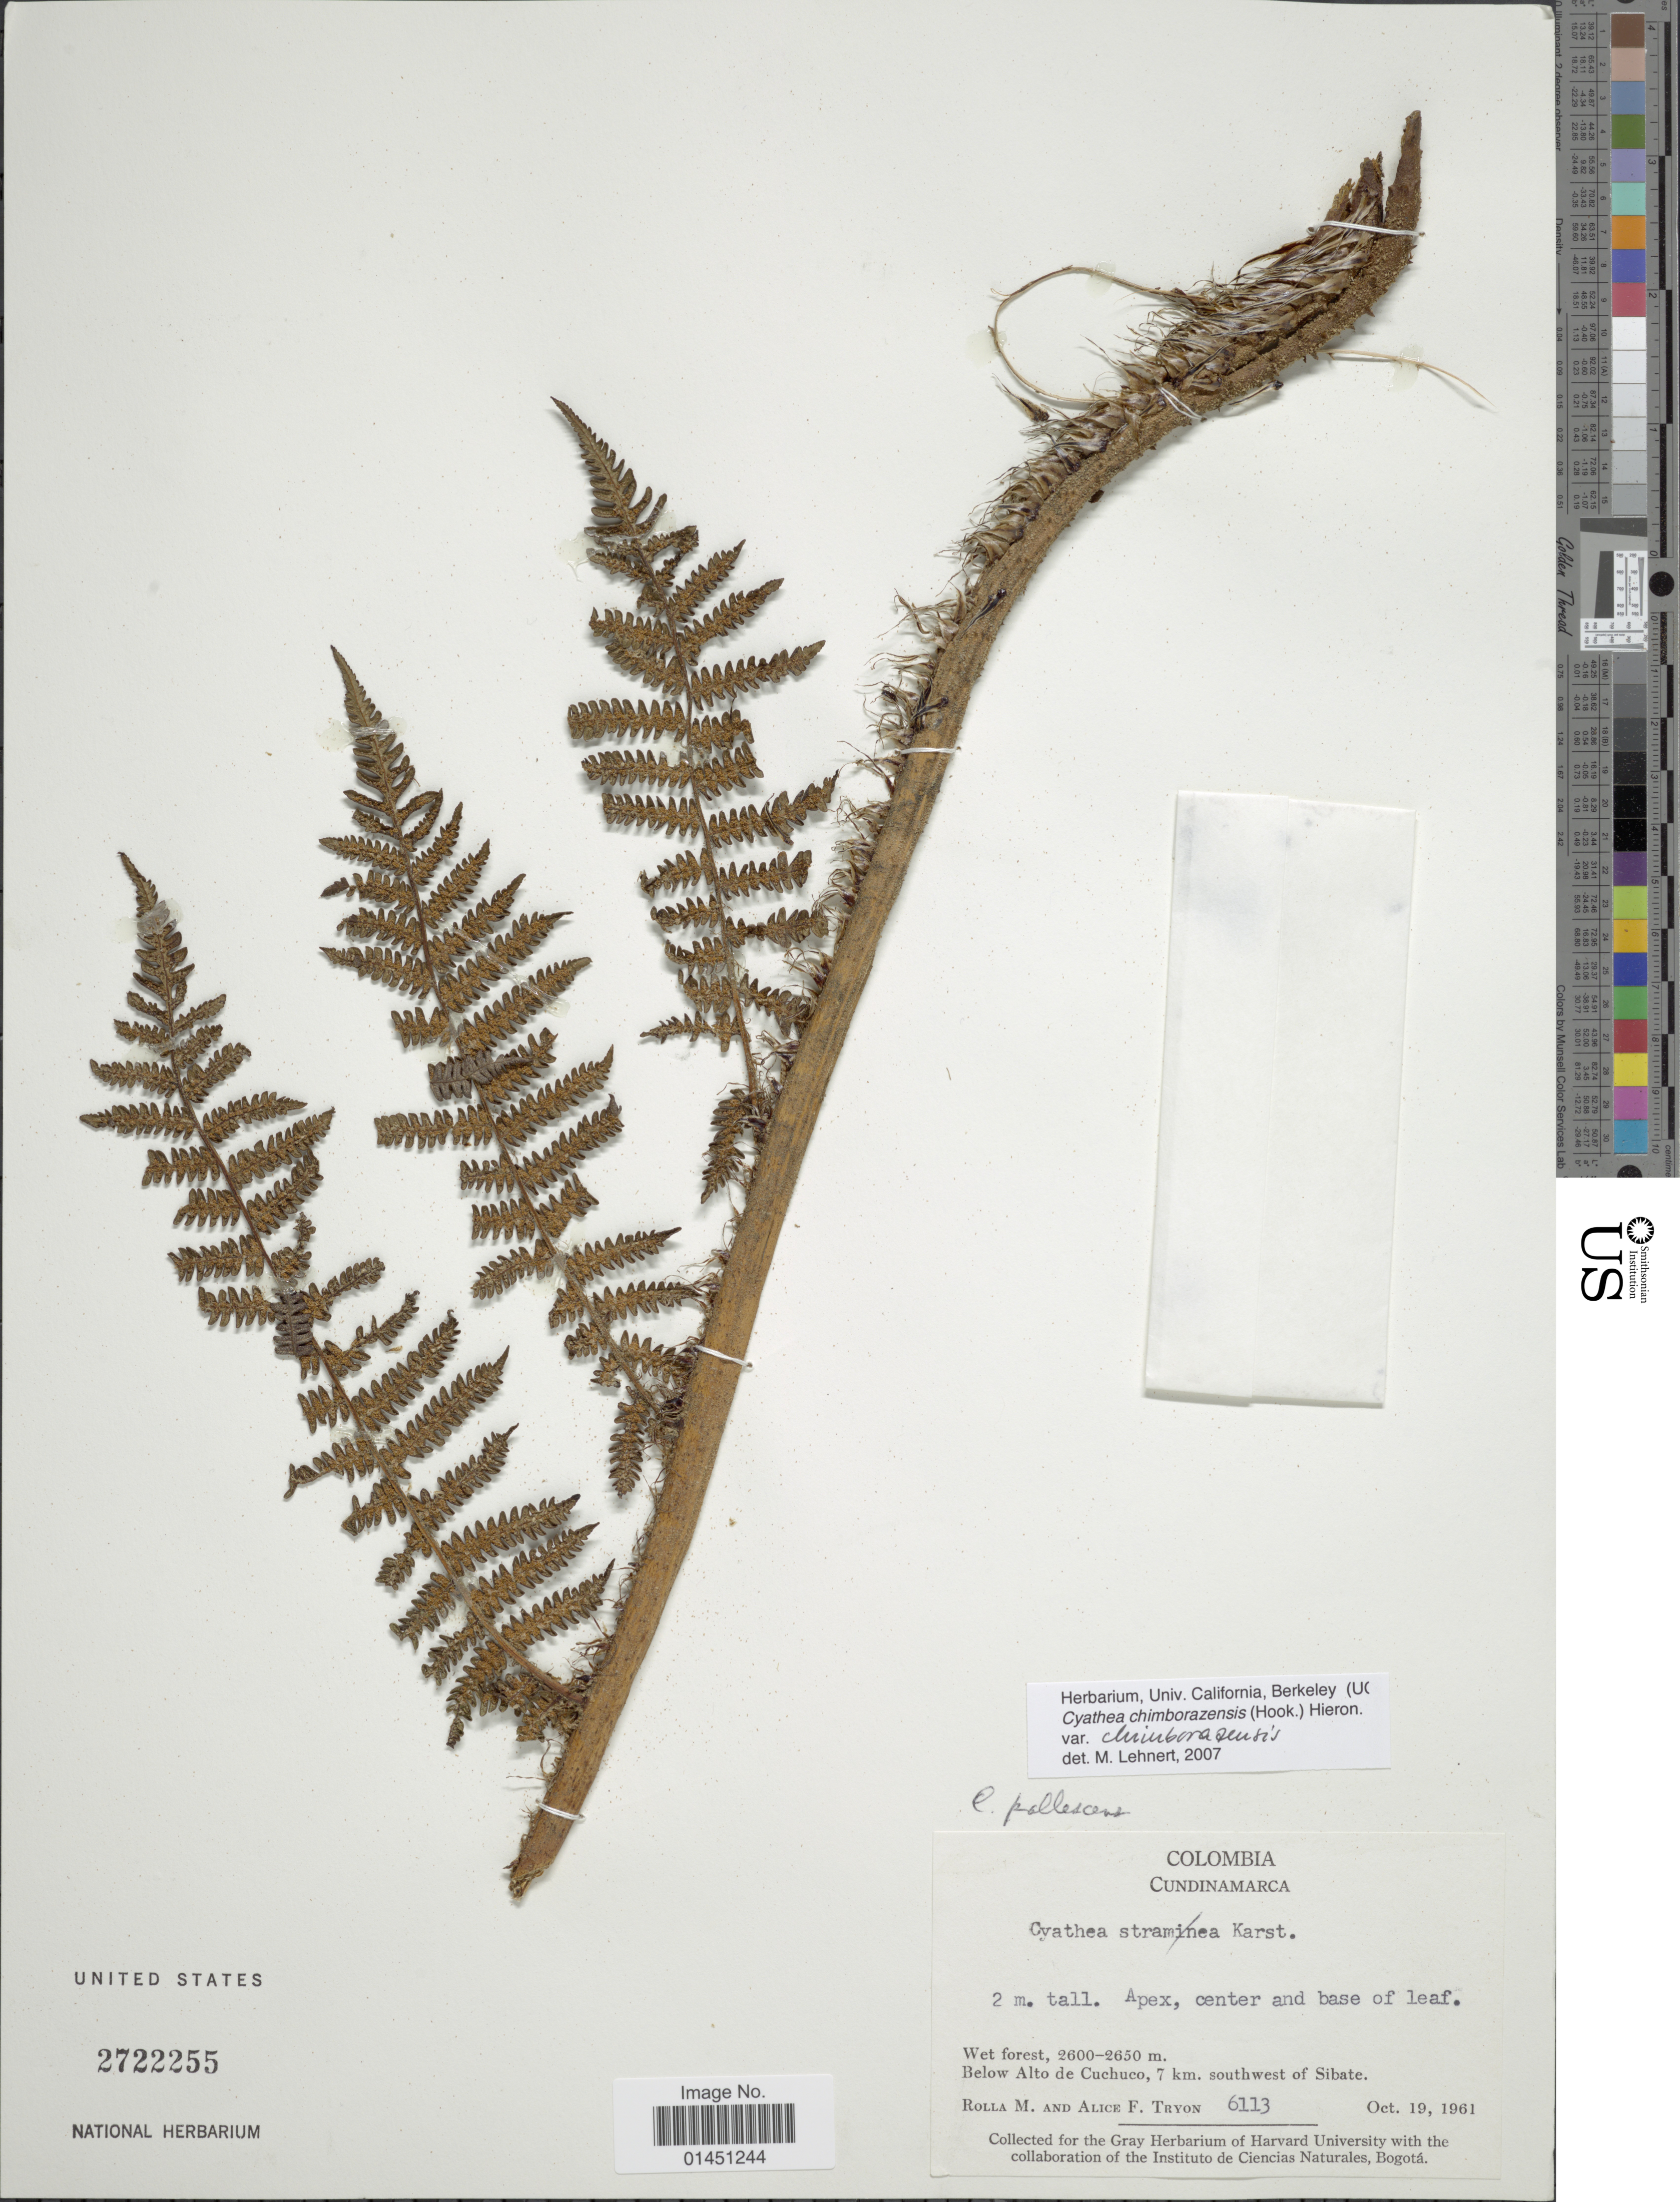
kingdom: Plantae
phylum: Tracheophyta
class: Polypodiopsida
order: Cyatheales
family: Cyatheaceae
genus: Cyathea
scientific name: Cyathea chimborazensis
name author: (Hook.) Hieron.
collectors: R. M. Tryon & A. F. Tryon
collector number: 6113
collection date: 1961-10-19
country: Colombia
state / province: Cundinamarca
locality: Below Alto de Cuchuco, 7 km. southwest of Sibate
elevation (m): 2600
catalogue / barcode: US 2722255